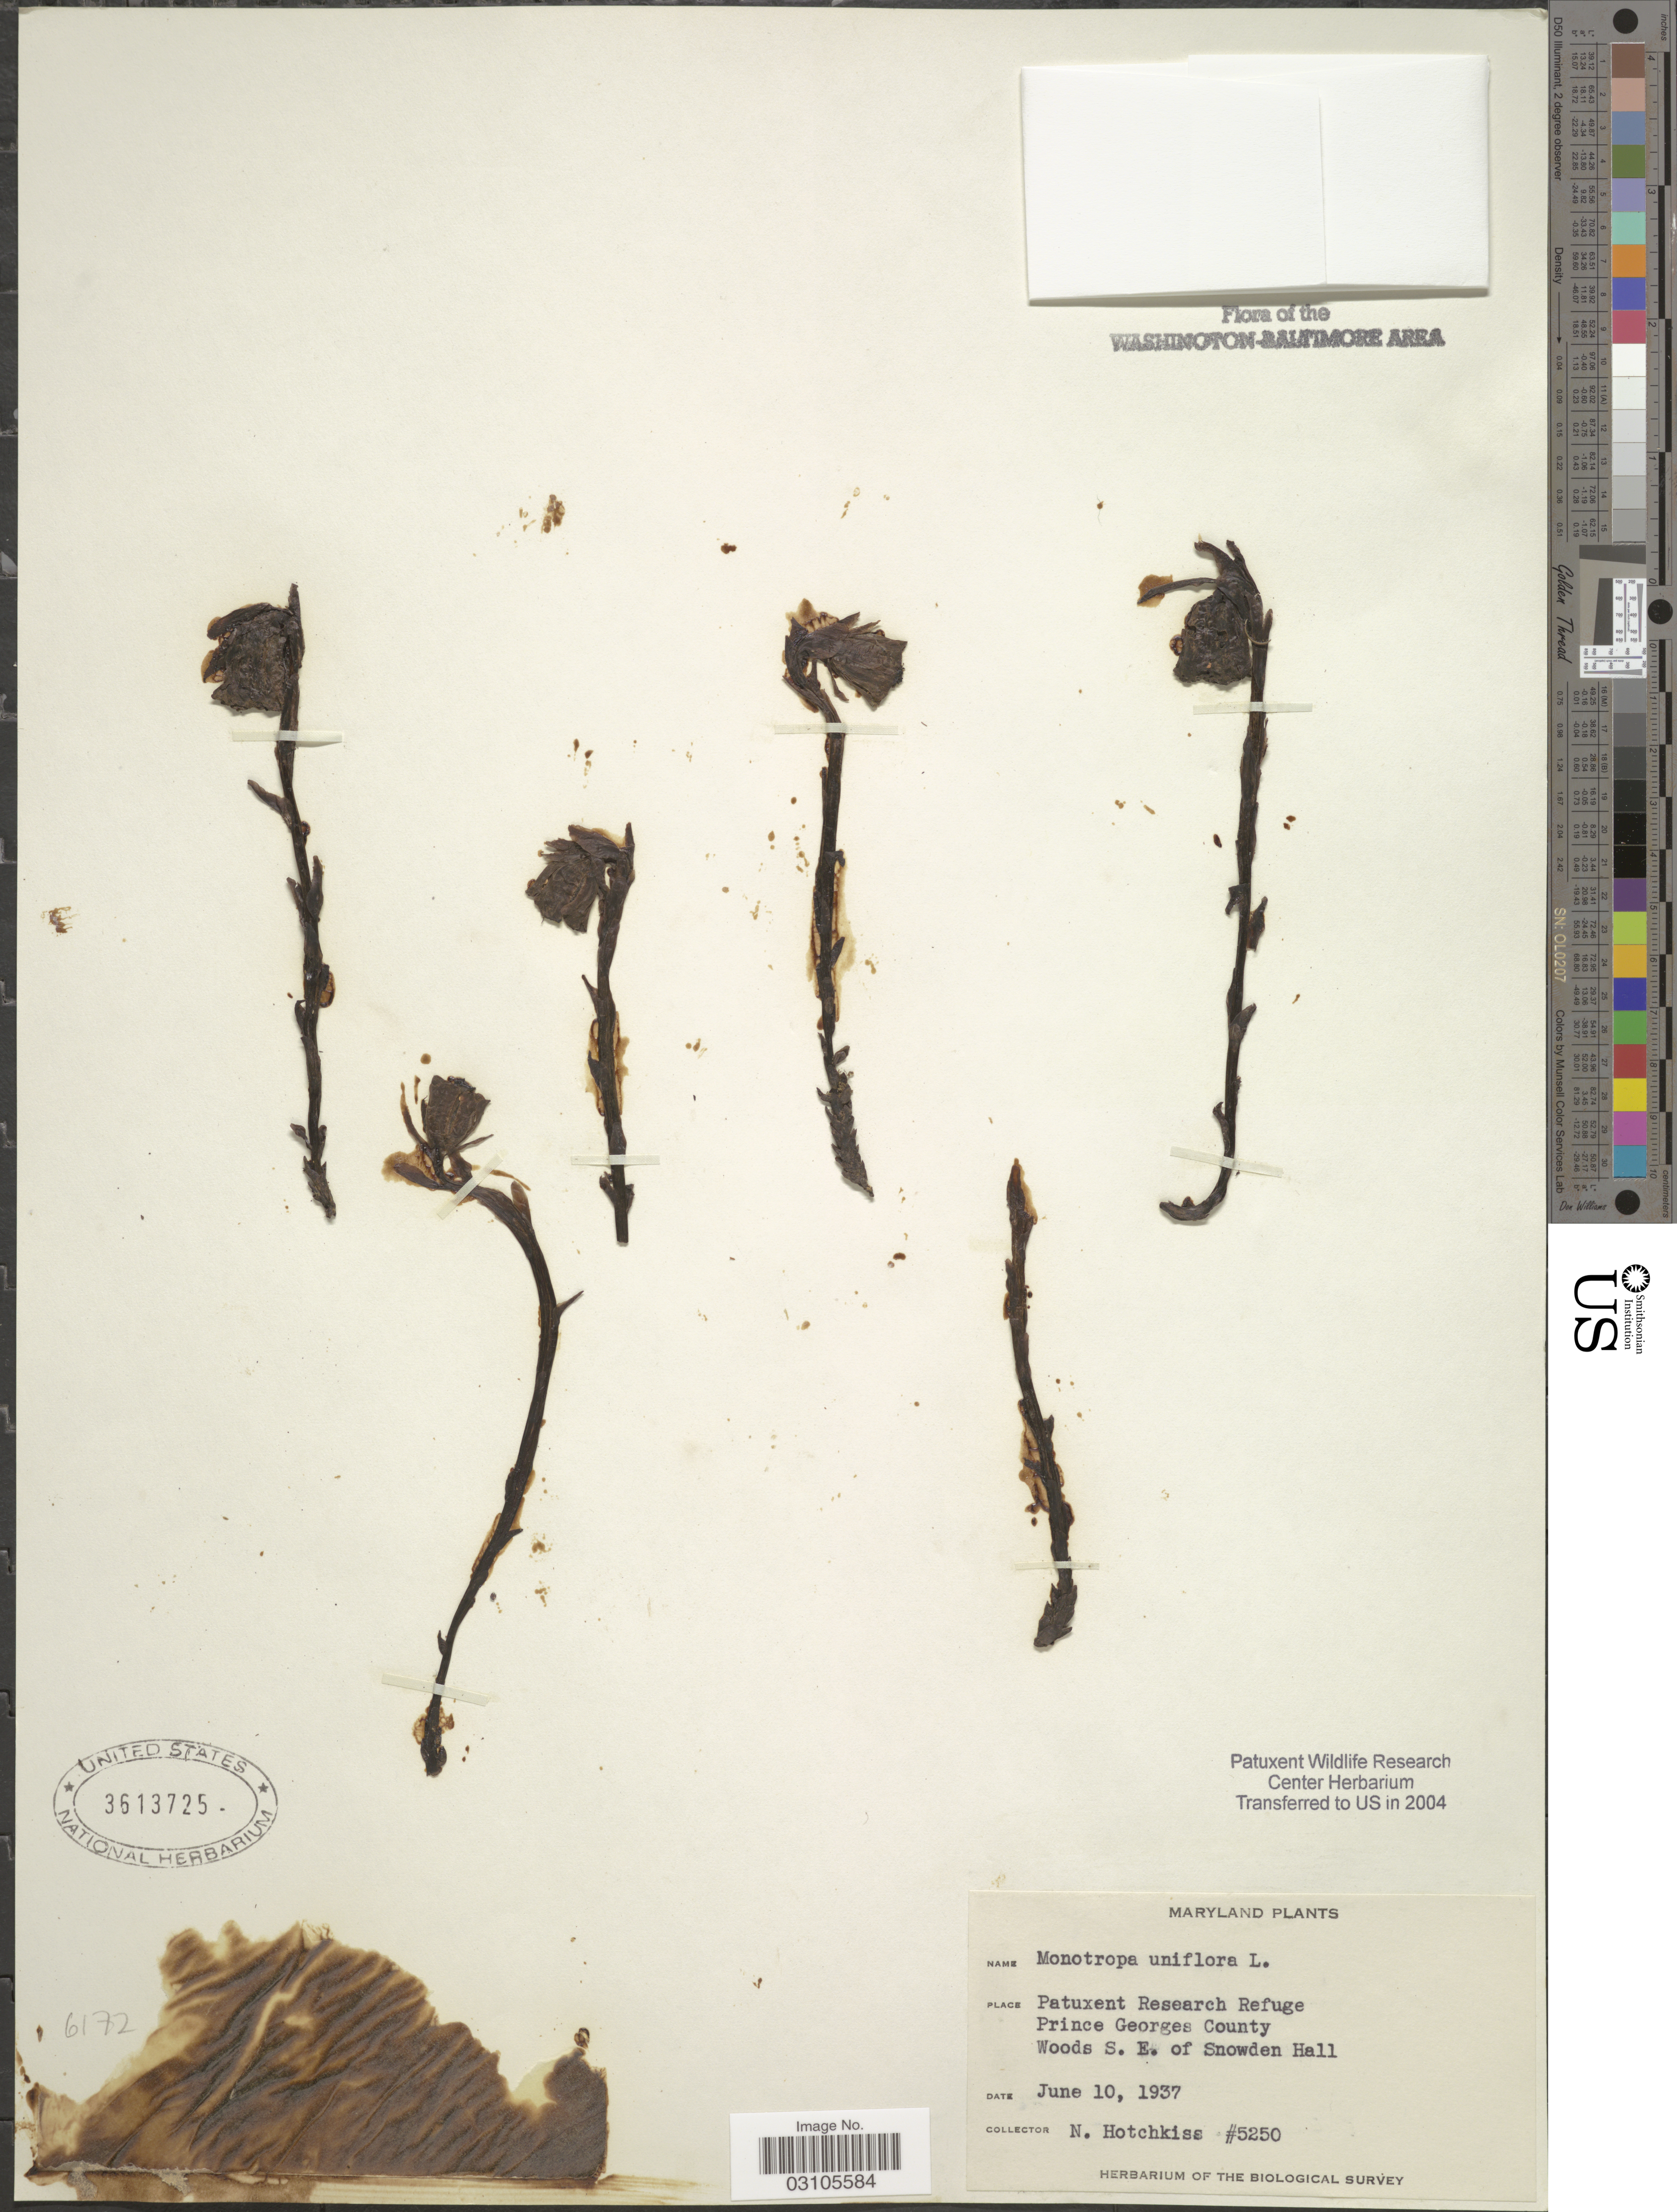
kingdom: Plantae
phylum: Tracheophyta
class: Magnoliopsida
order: Ericales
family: Ericaceae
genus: Monotropa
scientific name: Monotropa uniflora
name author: L.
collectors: N. Hotchkiss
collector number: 5250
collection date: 1937-06-10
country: United States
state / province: Maryland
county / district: Prince George's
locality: Patuxent Research Refuge Prince Georges County Woods S.E. of Snowden Hall.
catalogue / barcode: US 3613725